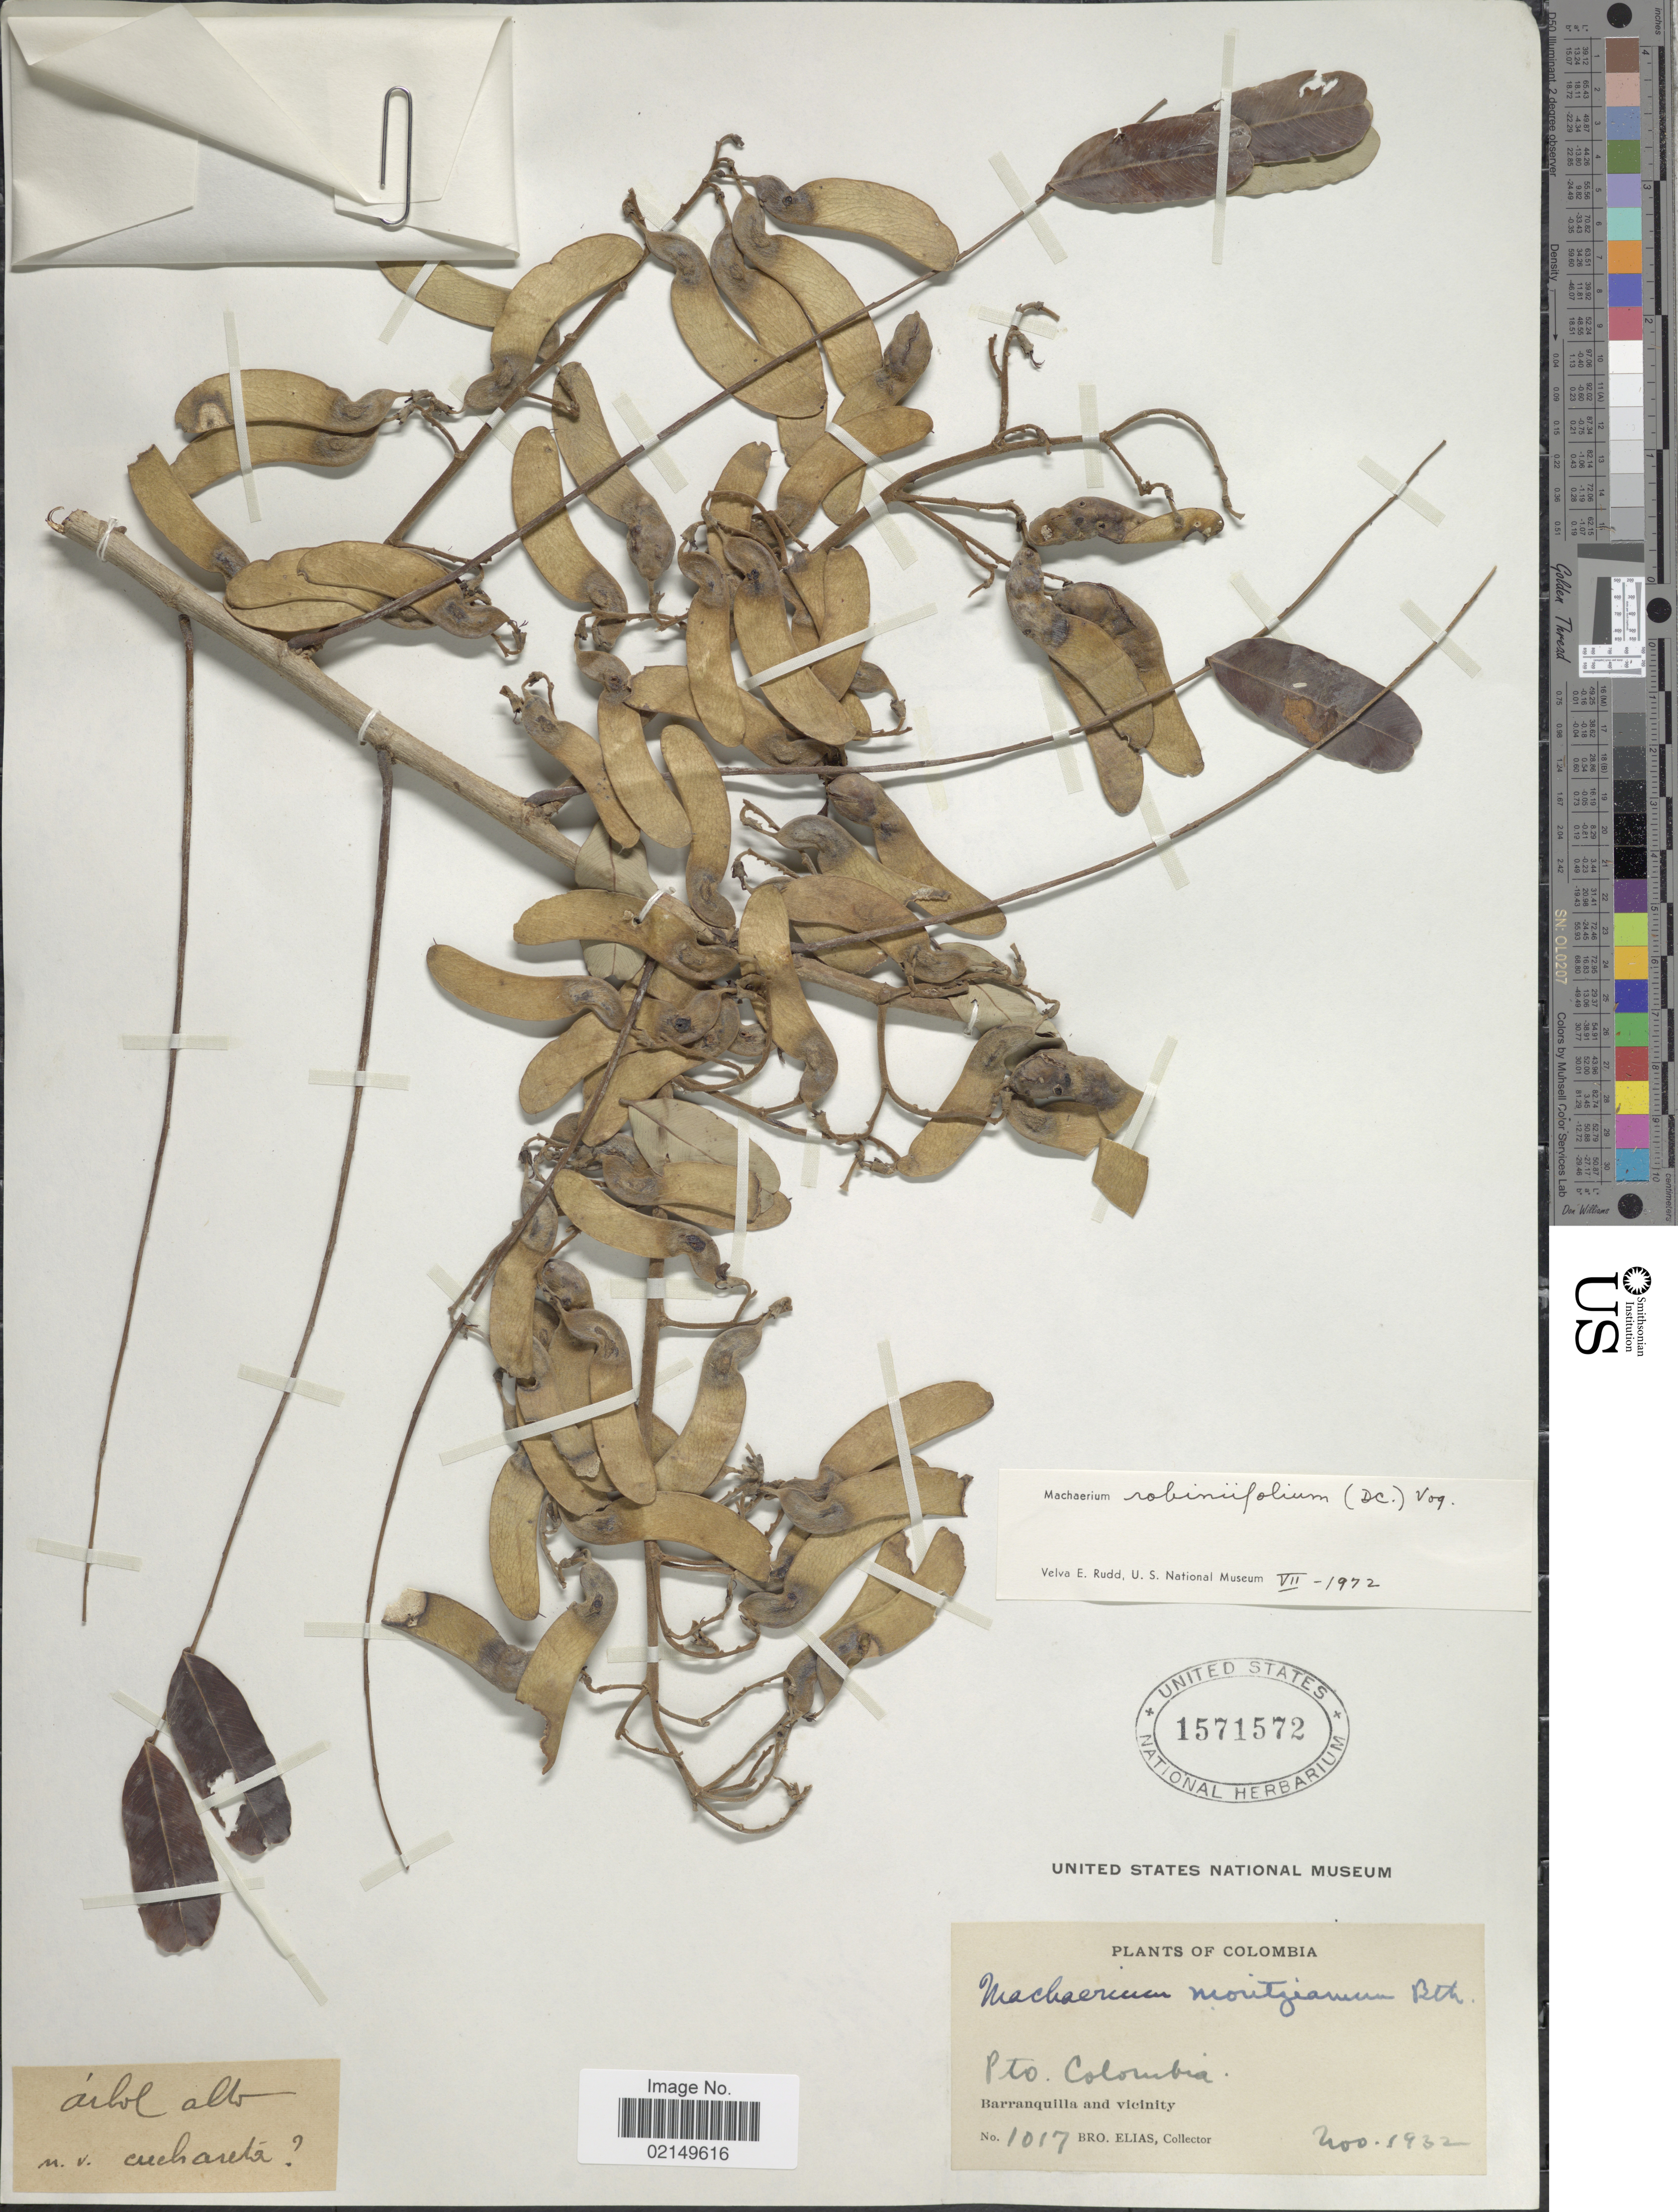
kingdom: Plantae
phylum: Tracheophyta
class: Magnoliopsida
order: Fabales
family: Fabaceae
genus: Machaerium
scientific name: Machaerium robinifolium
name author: (DC.) Vogel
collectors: Bro. Elias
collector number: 1017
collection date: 1932-11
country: Colombia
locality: Pto. Colombia, Barranquilla and vicinity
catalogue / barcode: US 1571572